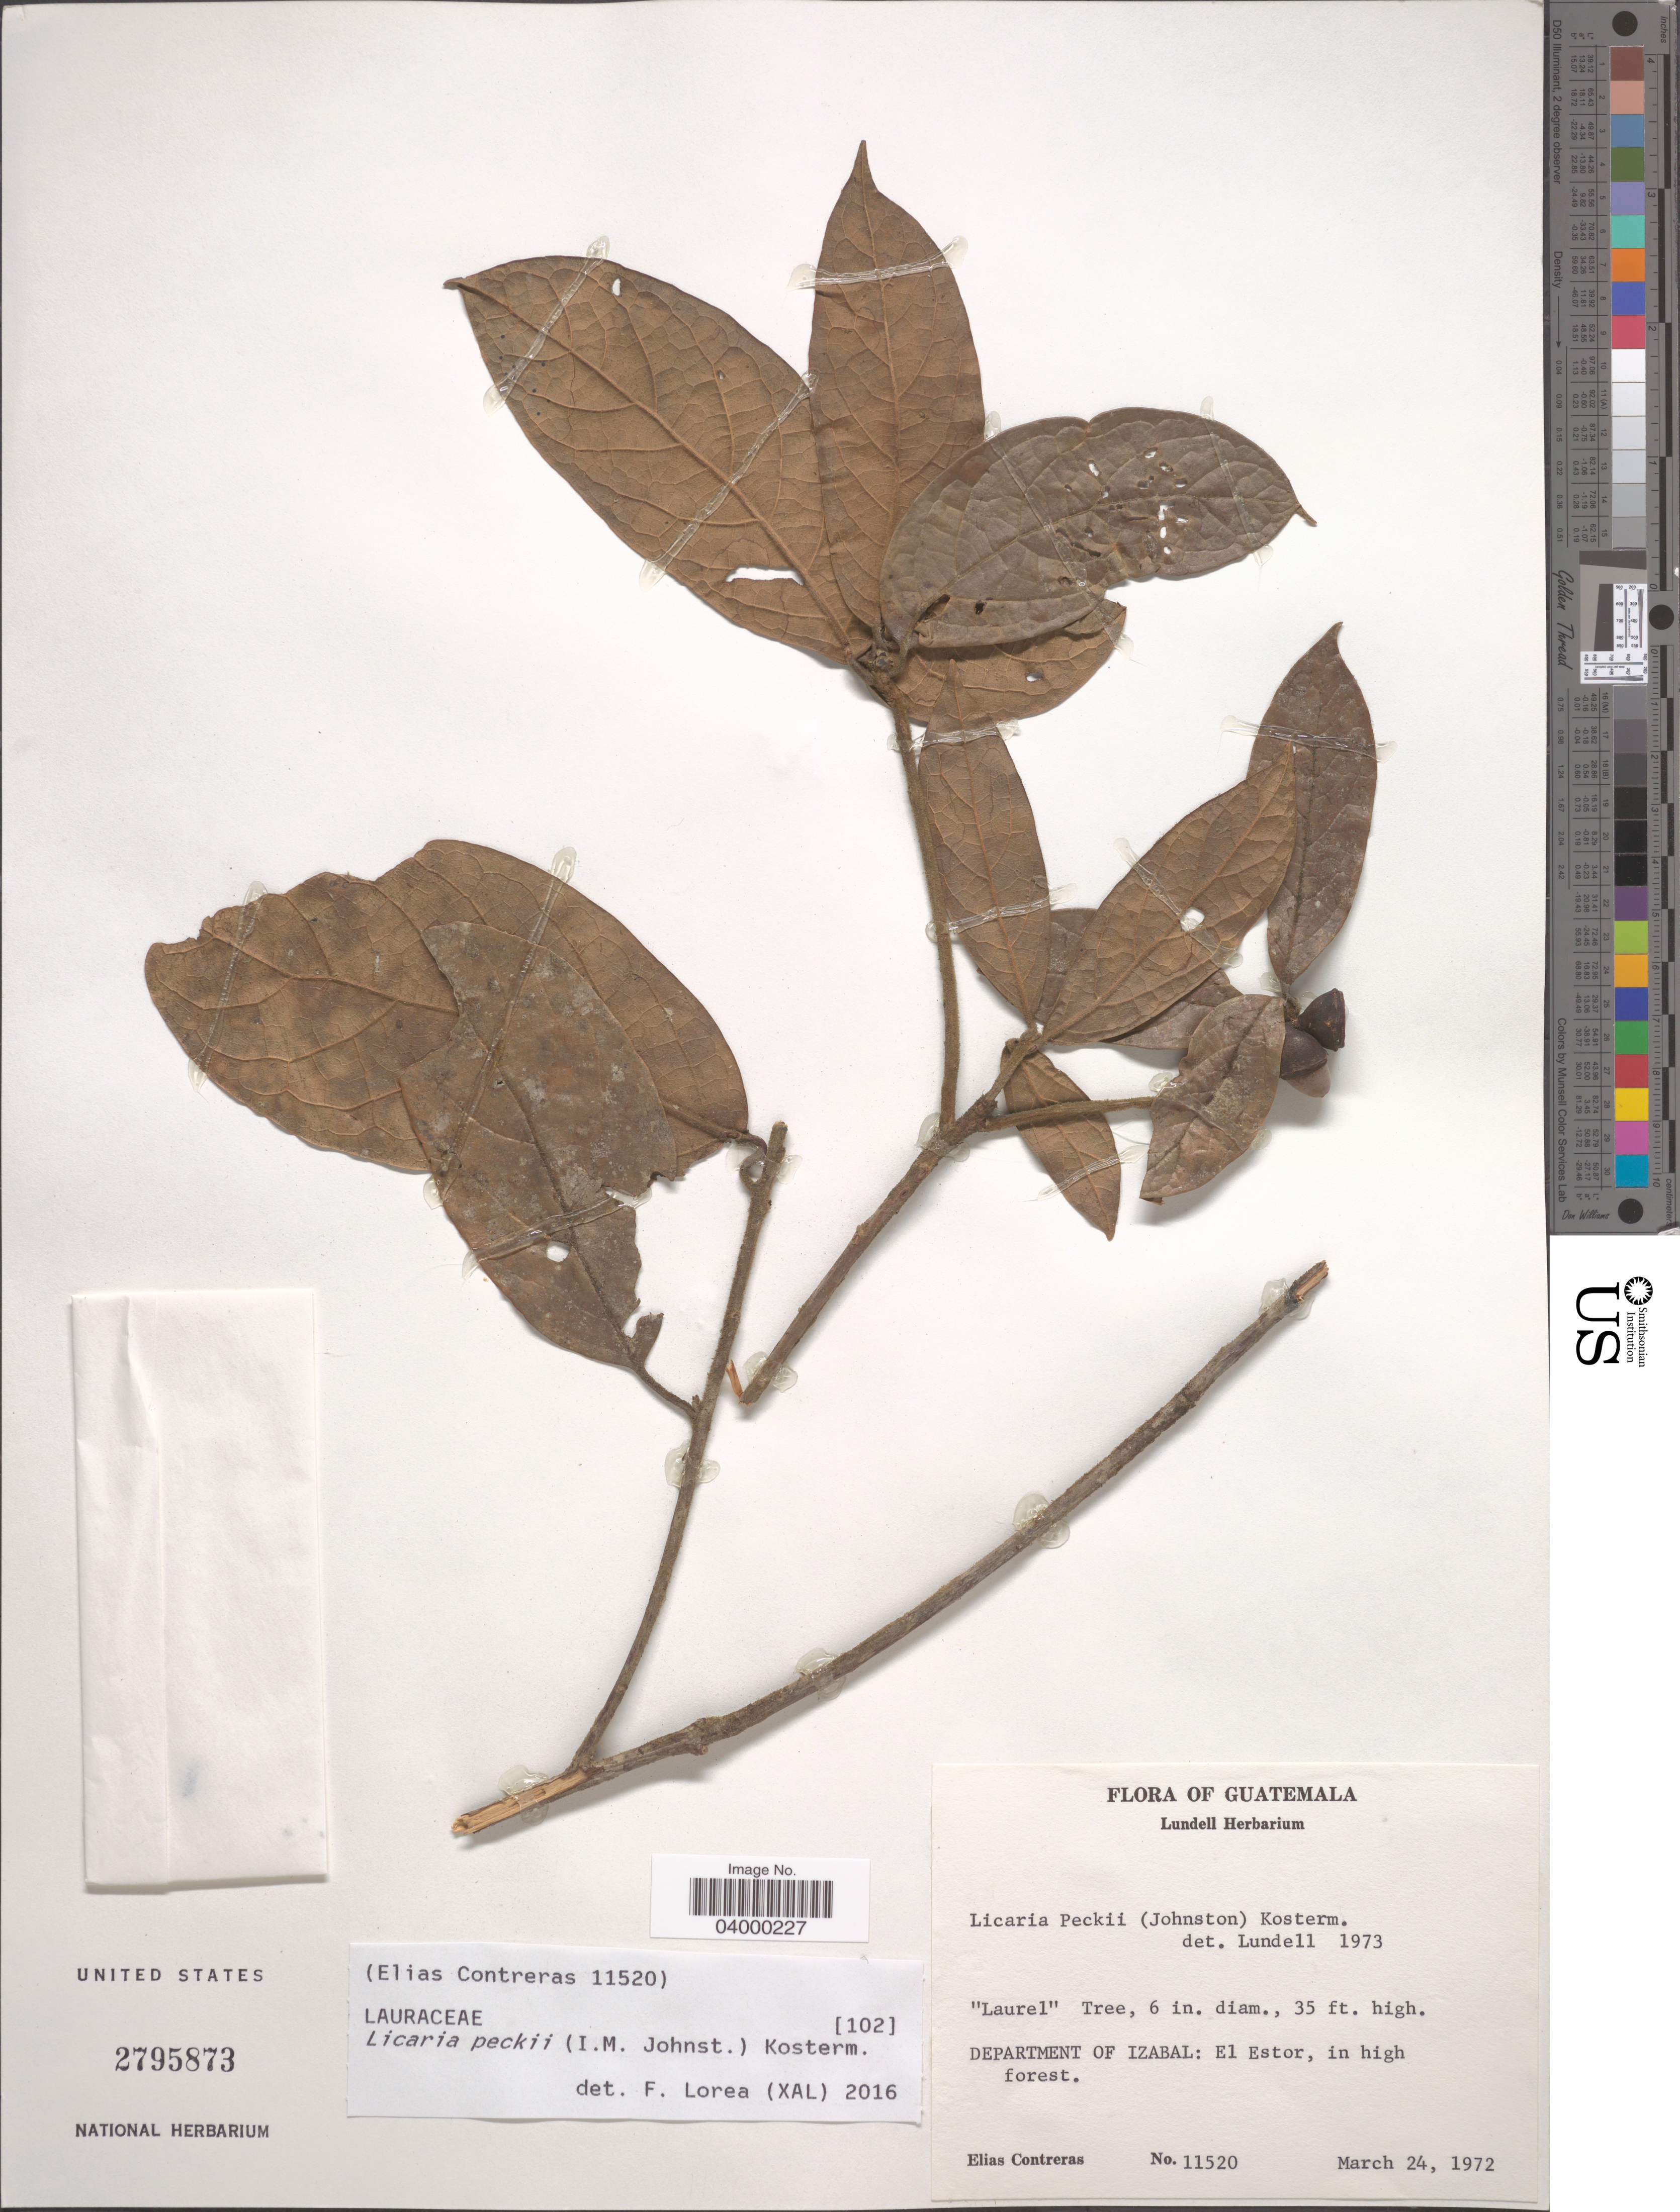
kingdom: Plantae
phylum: Tracheophyta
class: Magnoliopsida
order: Laurales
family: Lauraceae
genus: Licaria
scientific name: Licaria peckii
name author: (I.M. Johnst.) Kosterm.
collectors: E. Contreras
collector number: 11520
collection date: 1972-03-24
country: Guatemala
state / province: Izabal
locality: Department of Izabal: El Estor.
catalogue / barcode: US 2795873